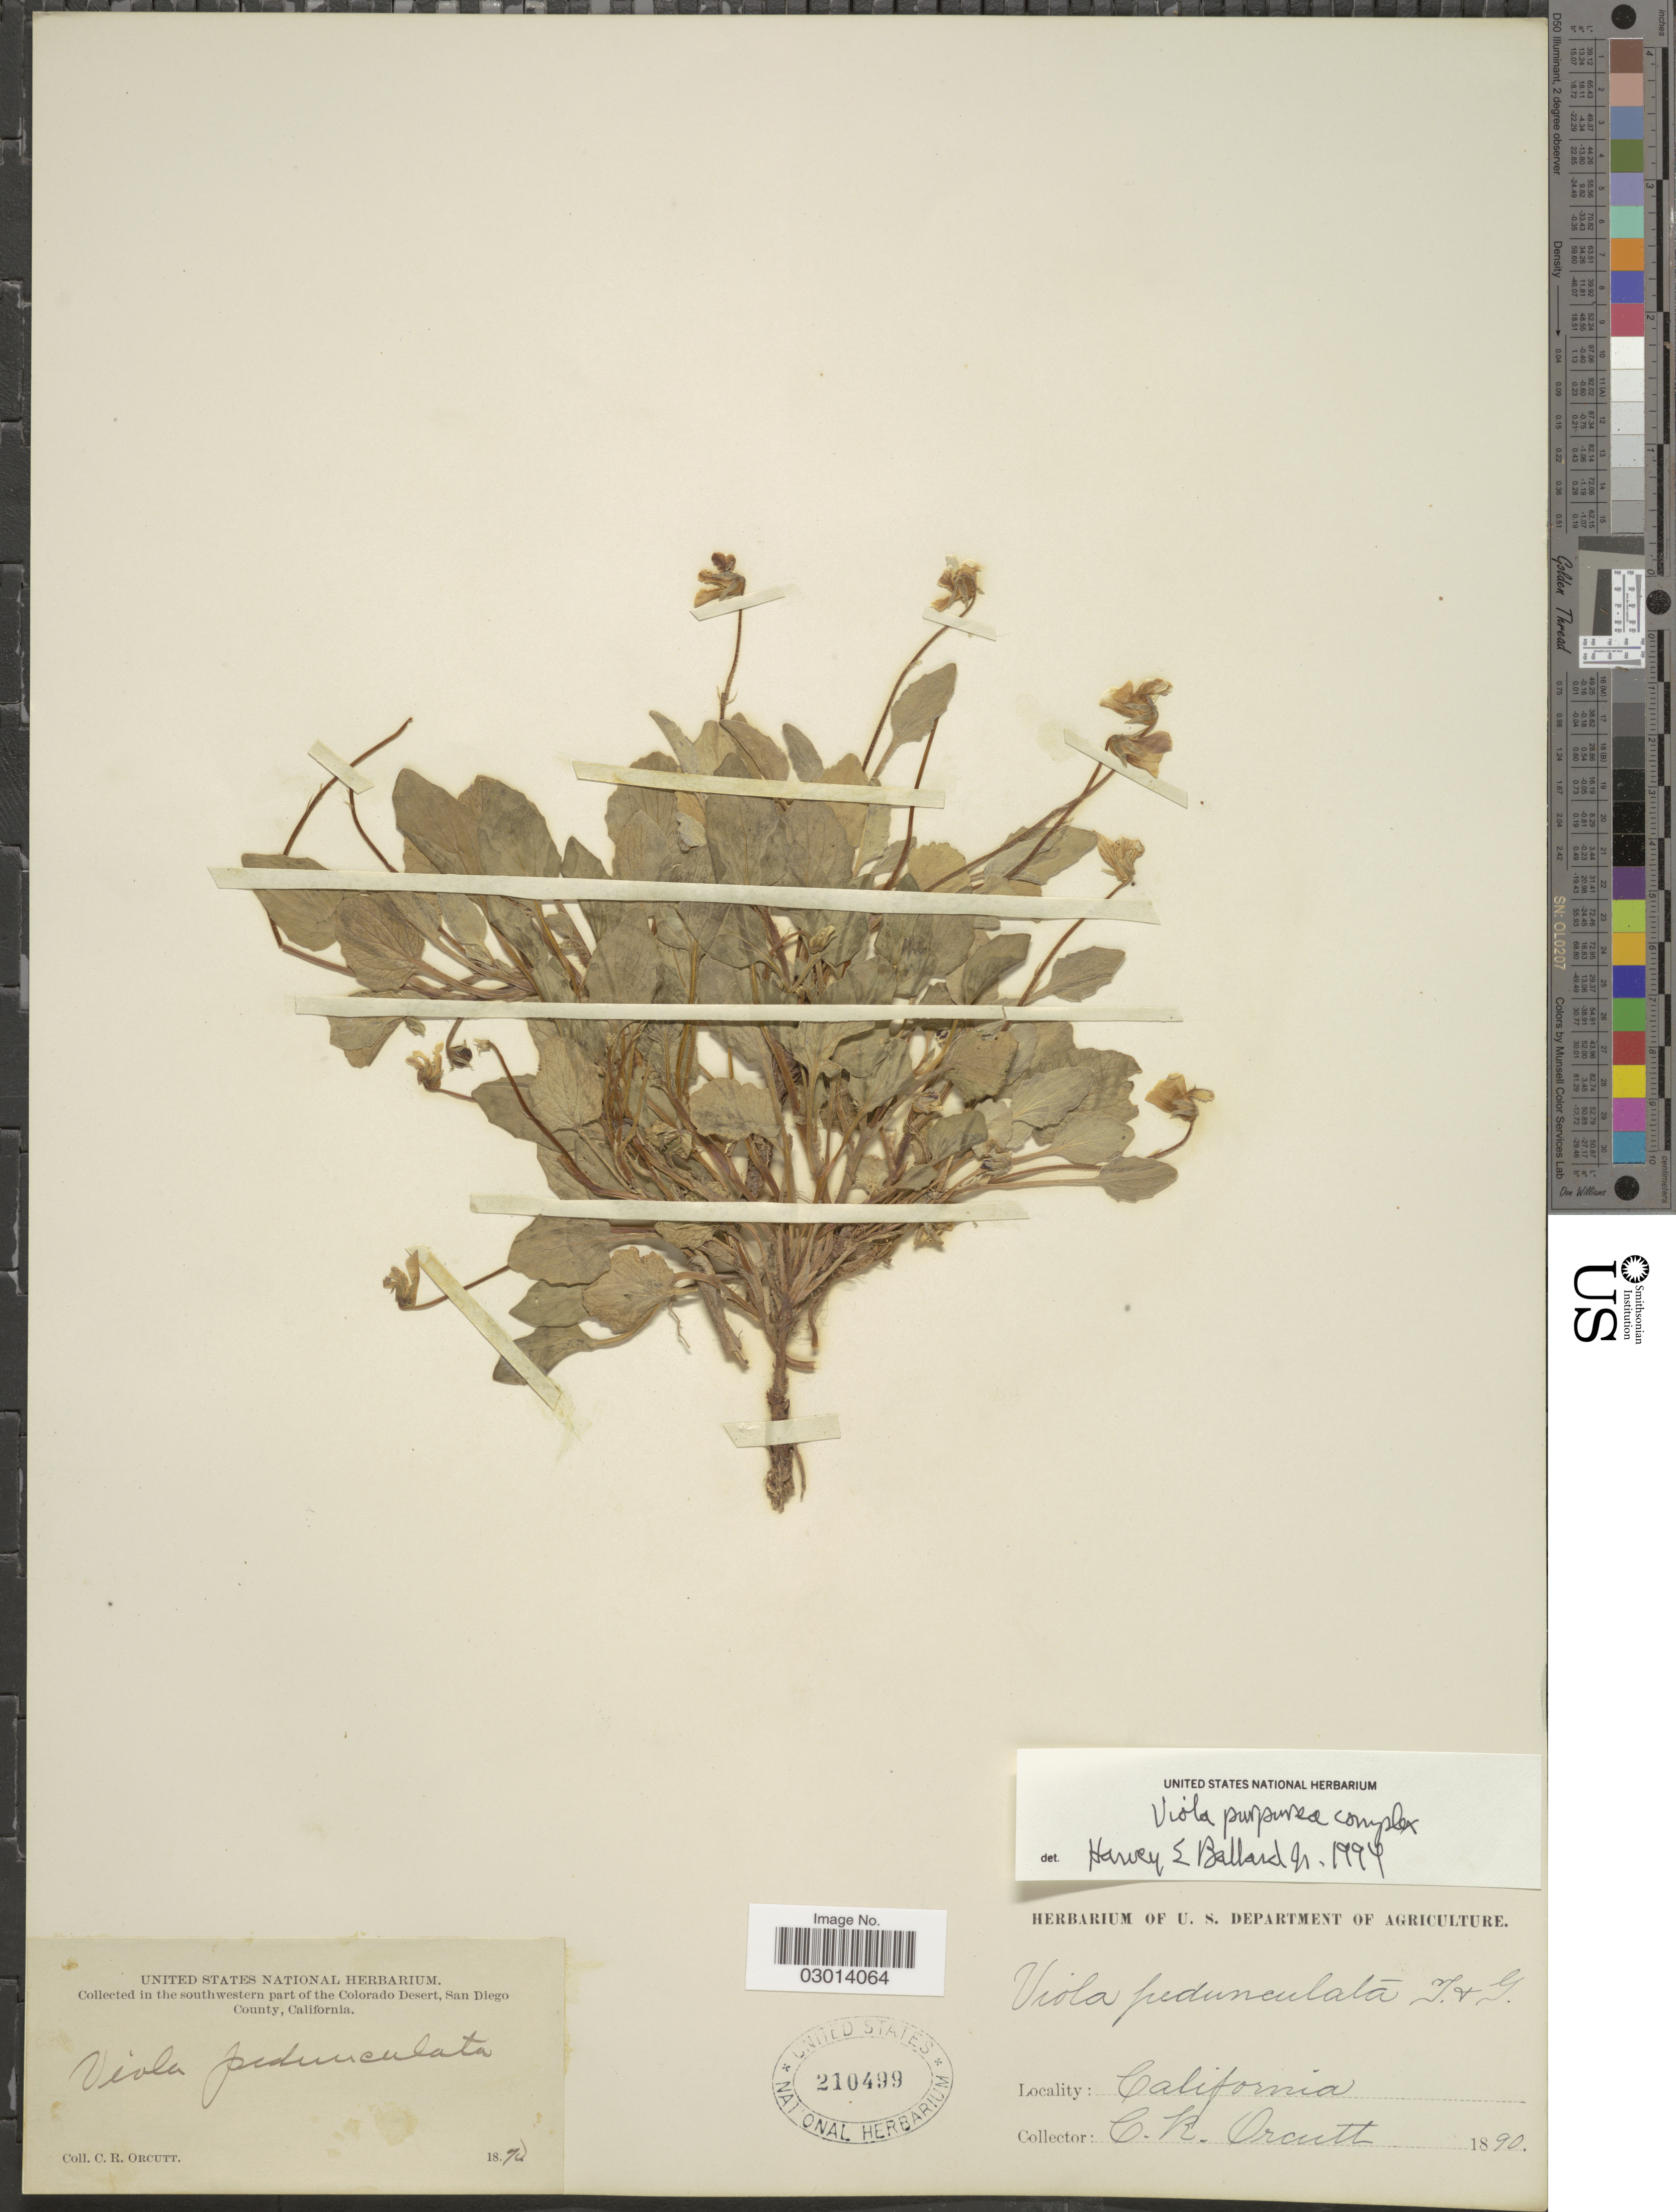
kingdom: Plantae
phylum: Tracheophyta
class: Magnoliopsida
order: Malpighiales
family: Violaceae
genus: Viola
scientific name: Viola purpurea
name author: Kellogg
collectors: C. R. Orcutt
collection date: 1890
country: United States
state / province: California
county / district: San Diego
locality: Collected in the southwestern part of the Colorado Desert, San Diego County.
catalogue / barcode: US 210499